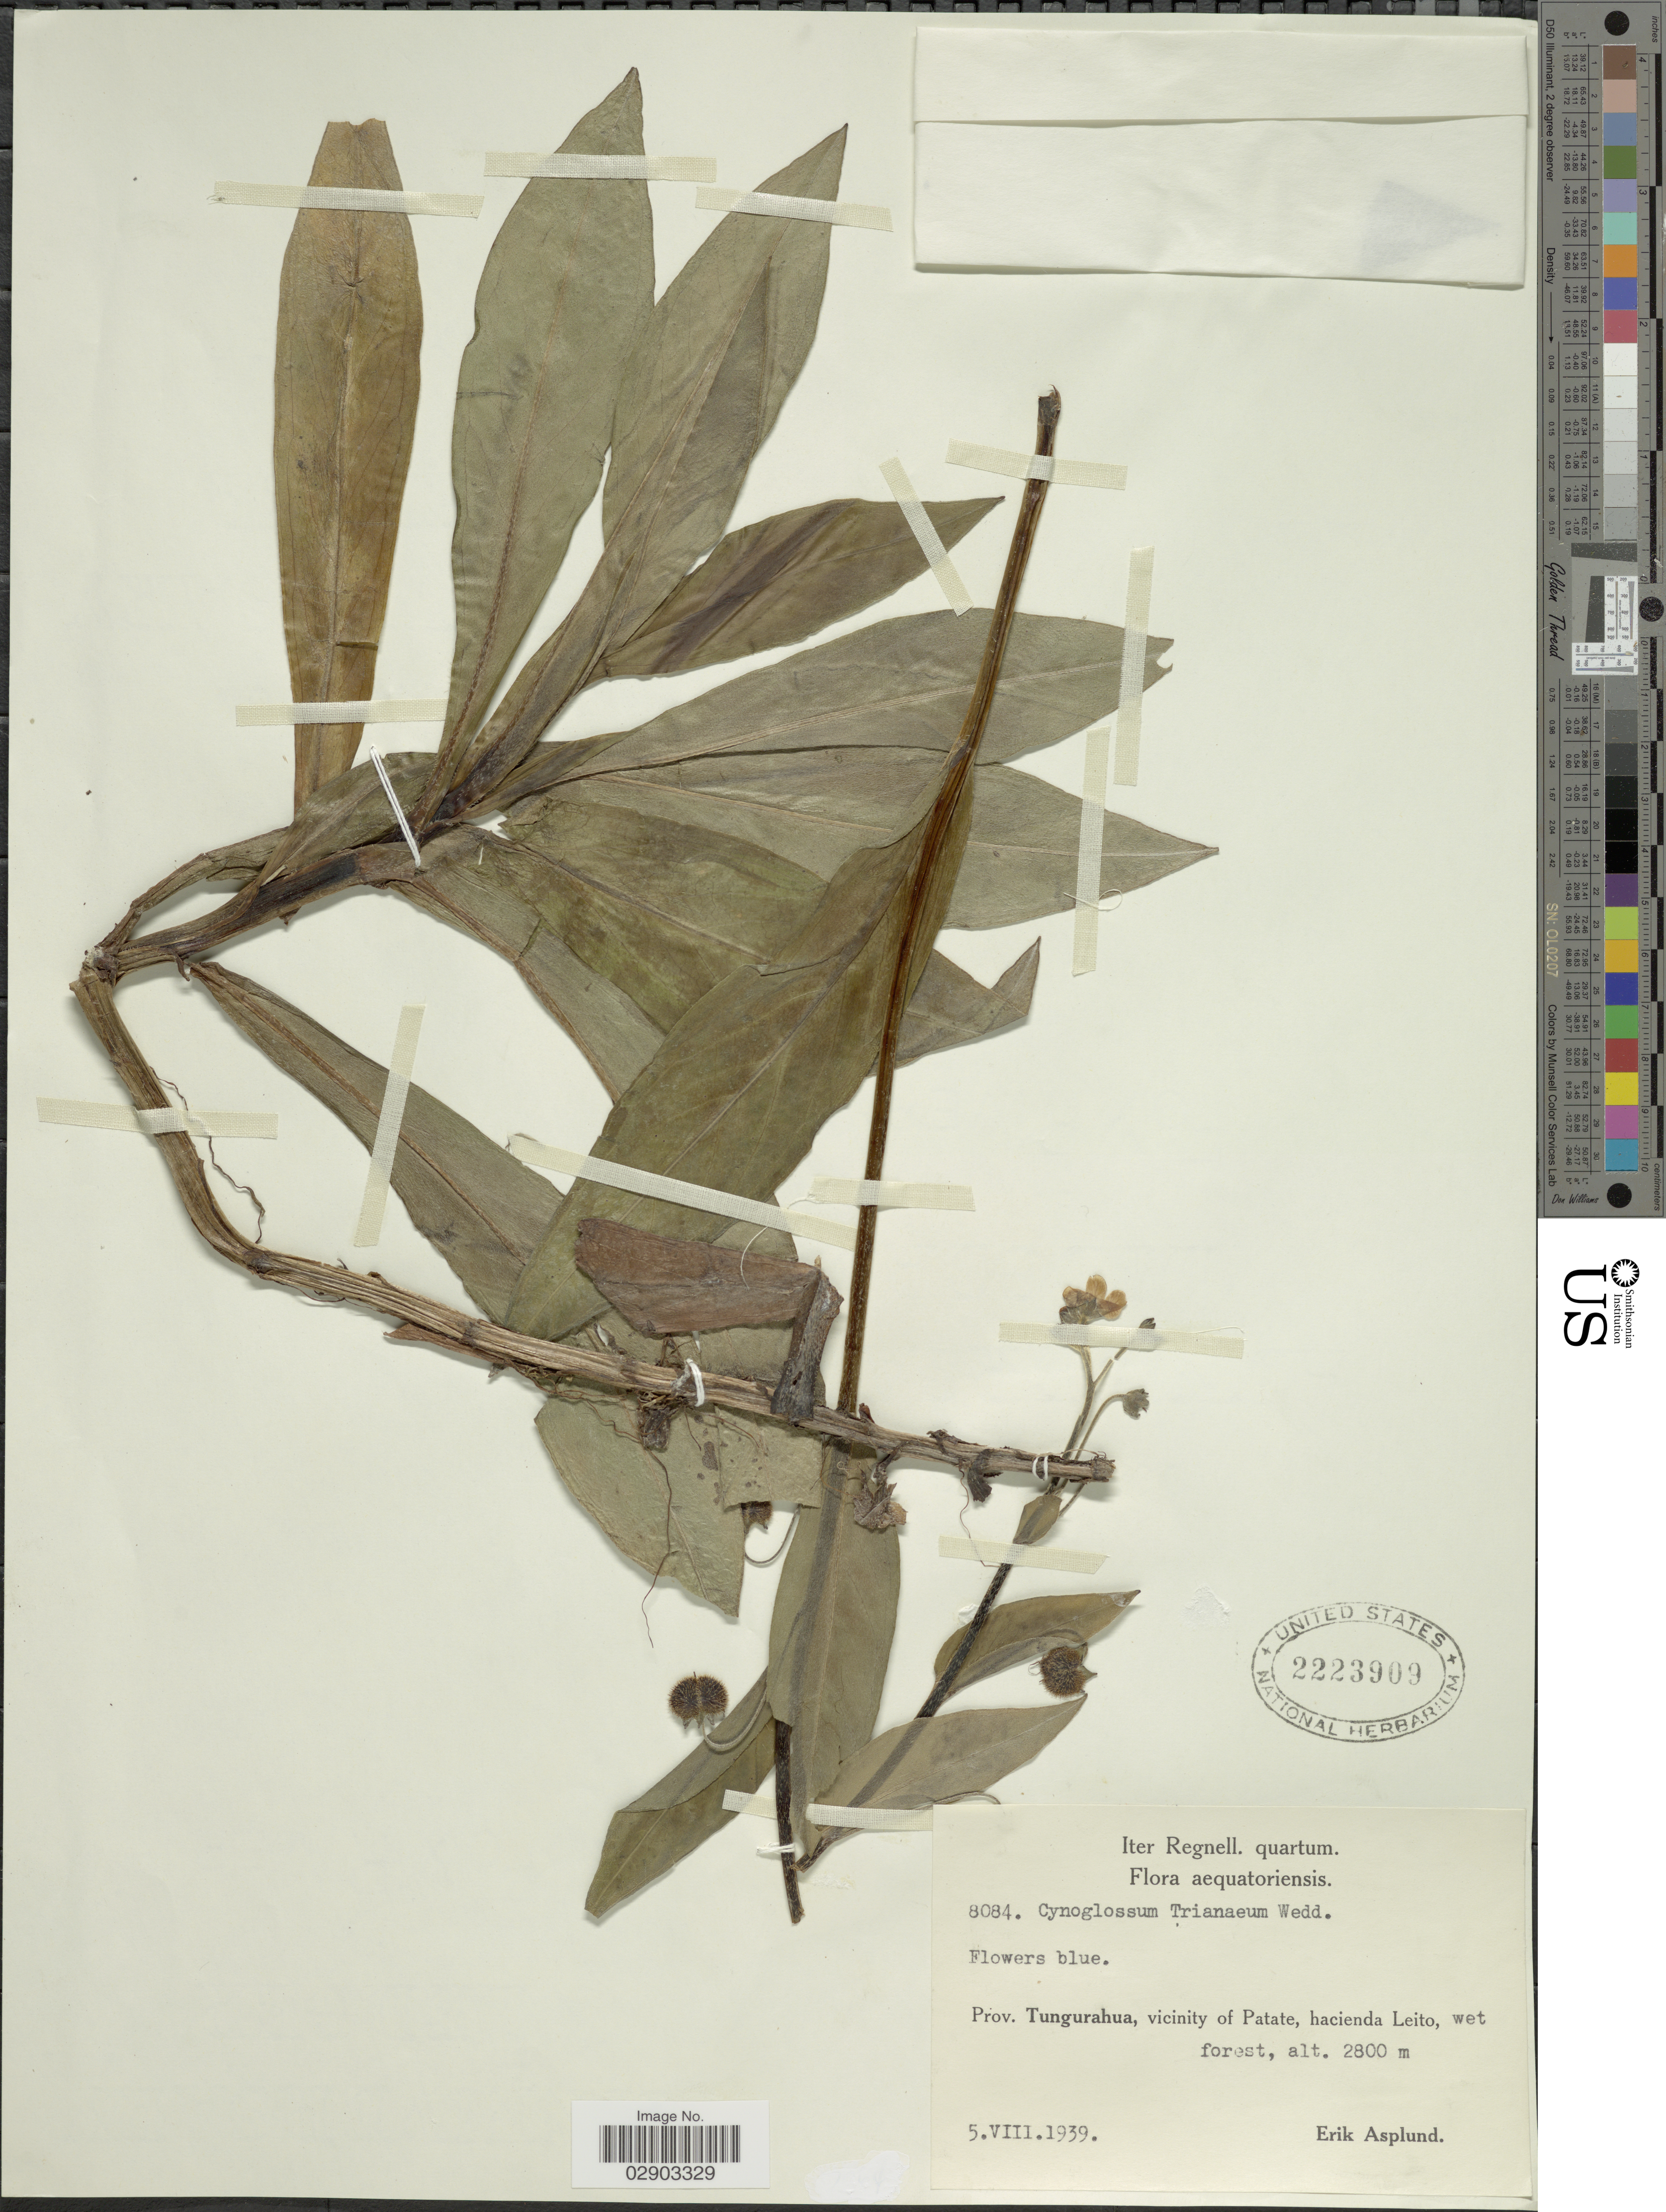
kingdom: Plantae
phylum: Tracheophyta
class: Magnoliopsida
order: Boraginales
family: Boraginaceae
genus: Cynoglossum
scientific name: Cynoglossum trianaeum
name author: Wedd.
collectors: E. Asplund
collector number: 8084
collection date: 1939-08-05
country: Ecuador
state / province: Tungurahua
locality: Vicinity of Patate, hacienda Leito.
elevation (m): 2800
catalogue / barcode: US 2223909